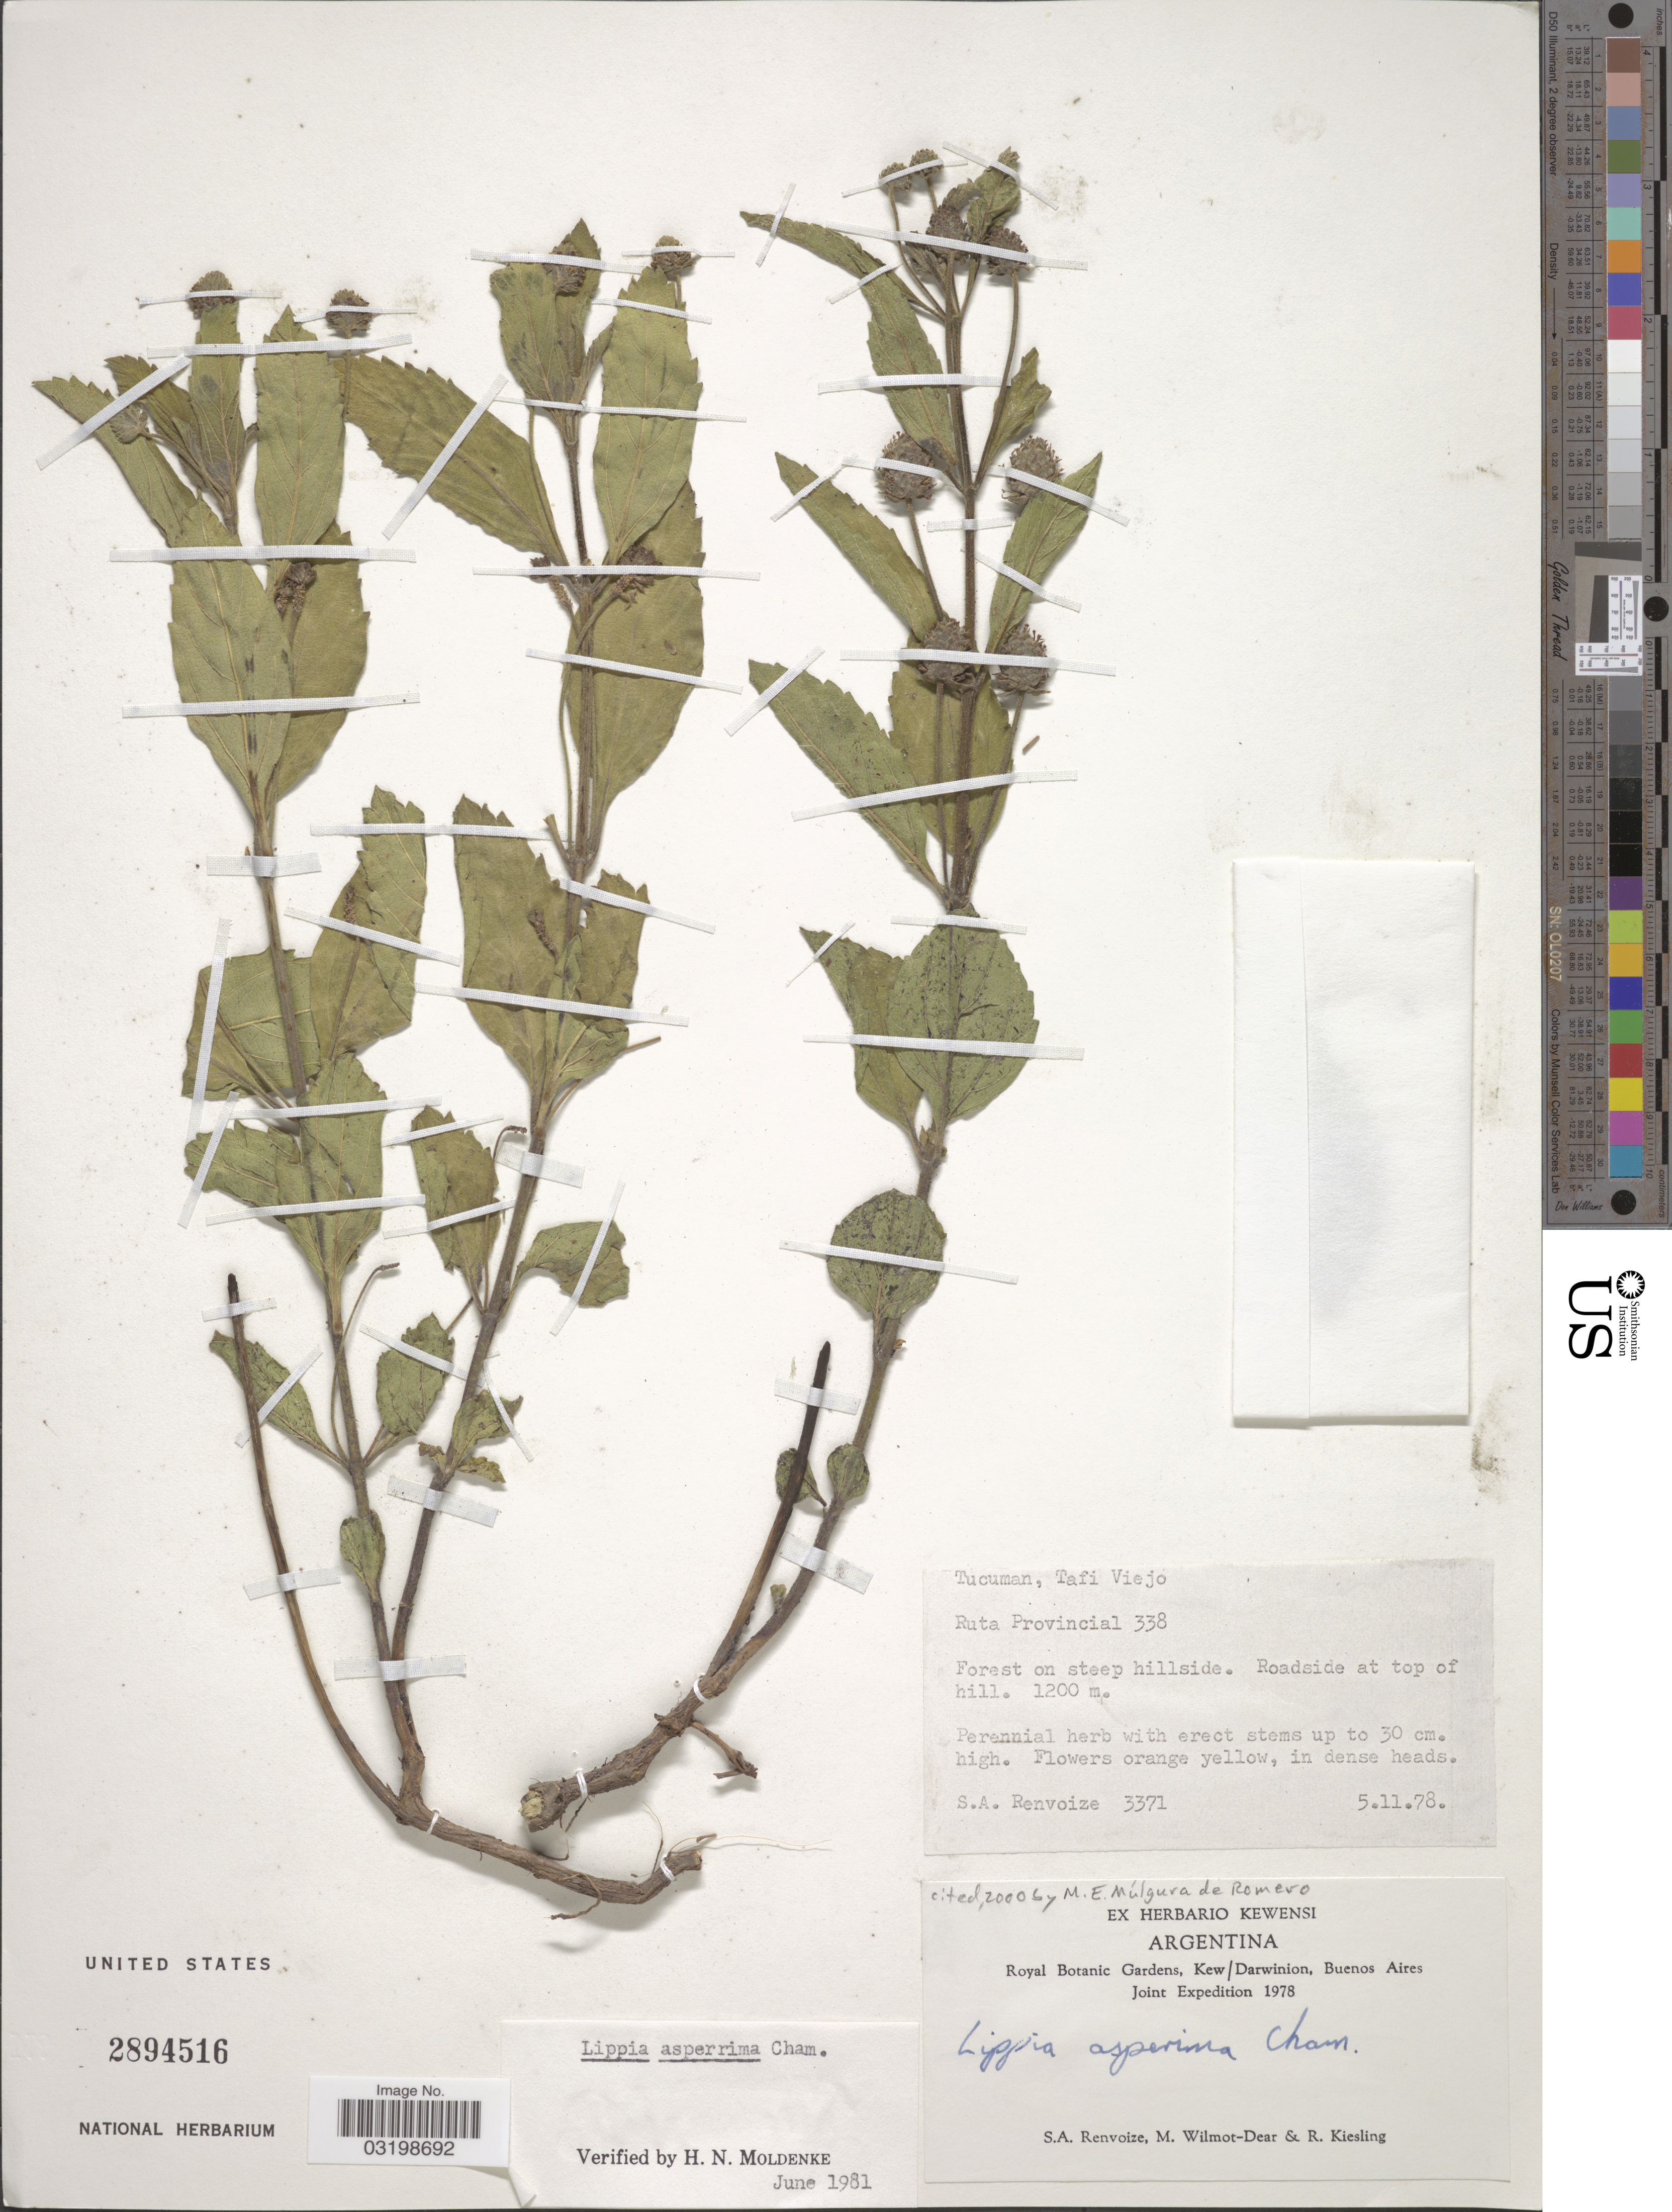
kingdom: Plantae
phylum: Tracheophyta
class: Magnoliopsida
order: Lamiales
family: Verbenaceae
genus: Lippia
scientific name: Lippia asperrima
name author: Cham.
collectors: S. A. Renvoize, M. Wilmot-Dear & R. Kiesling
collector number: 3371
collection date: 1978-11-05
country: Argentina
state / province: Tucuman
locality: Tafi Viejo. Ruta Provincial 338.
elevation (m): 1200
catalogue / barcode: US 2894516